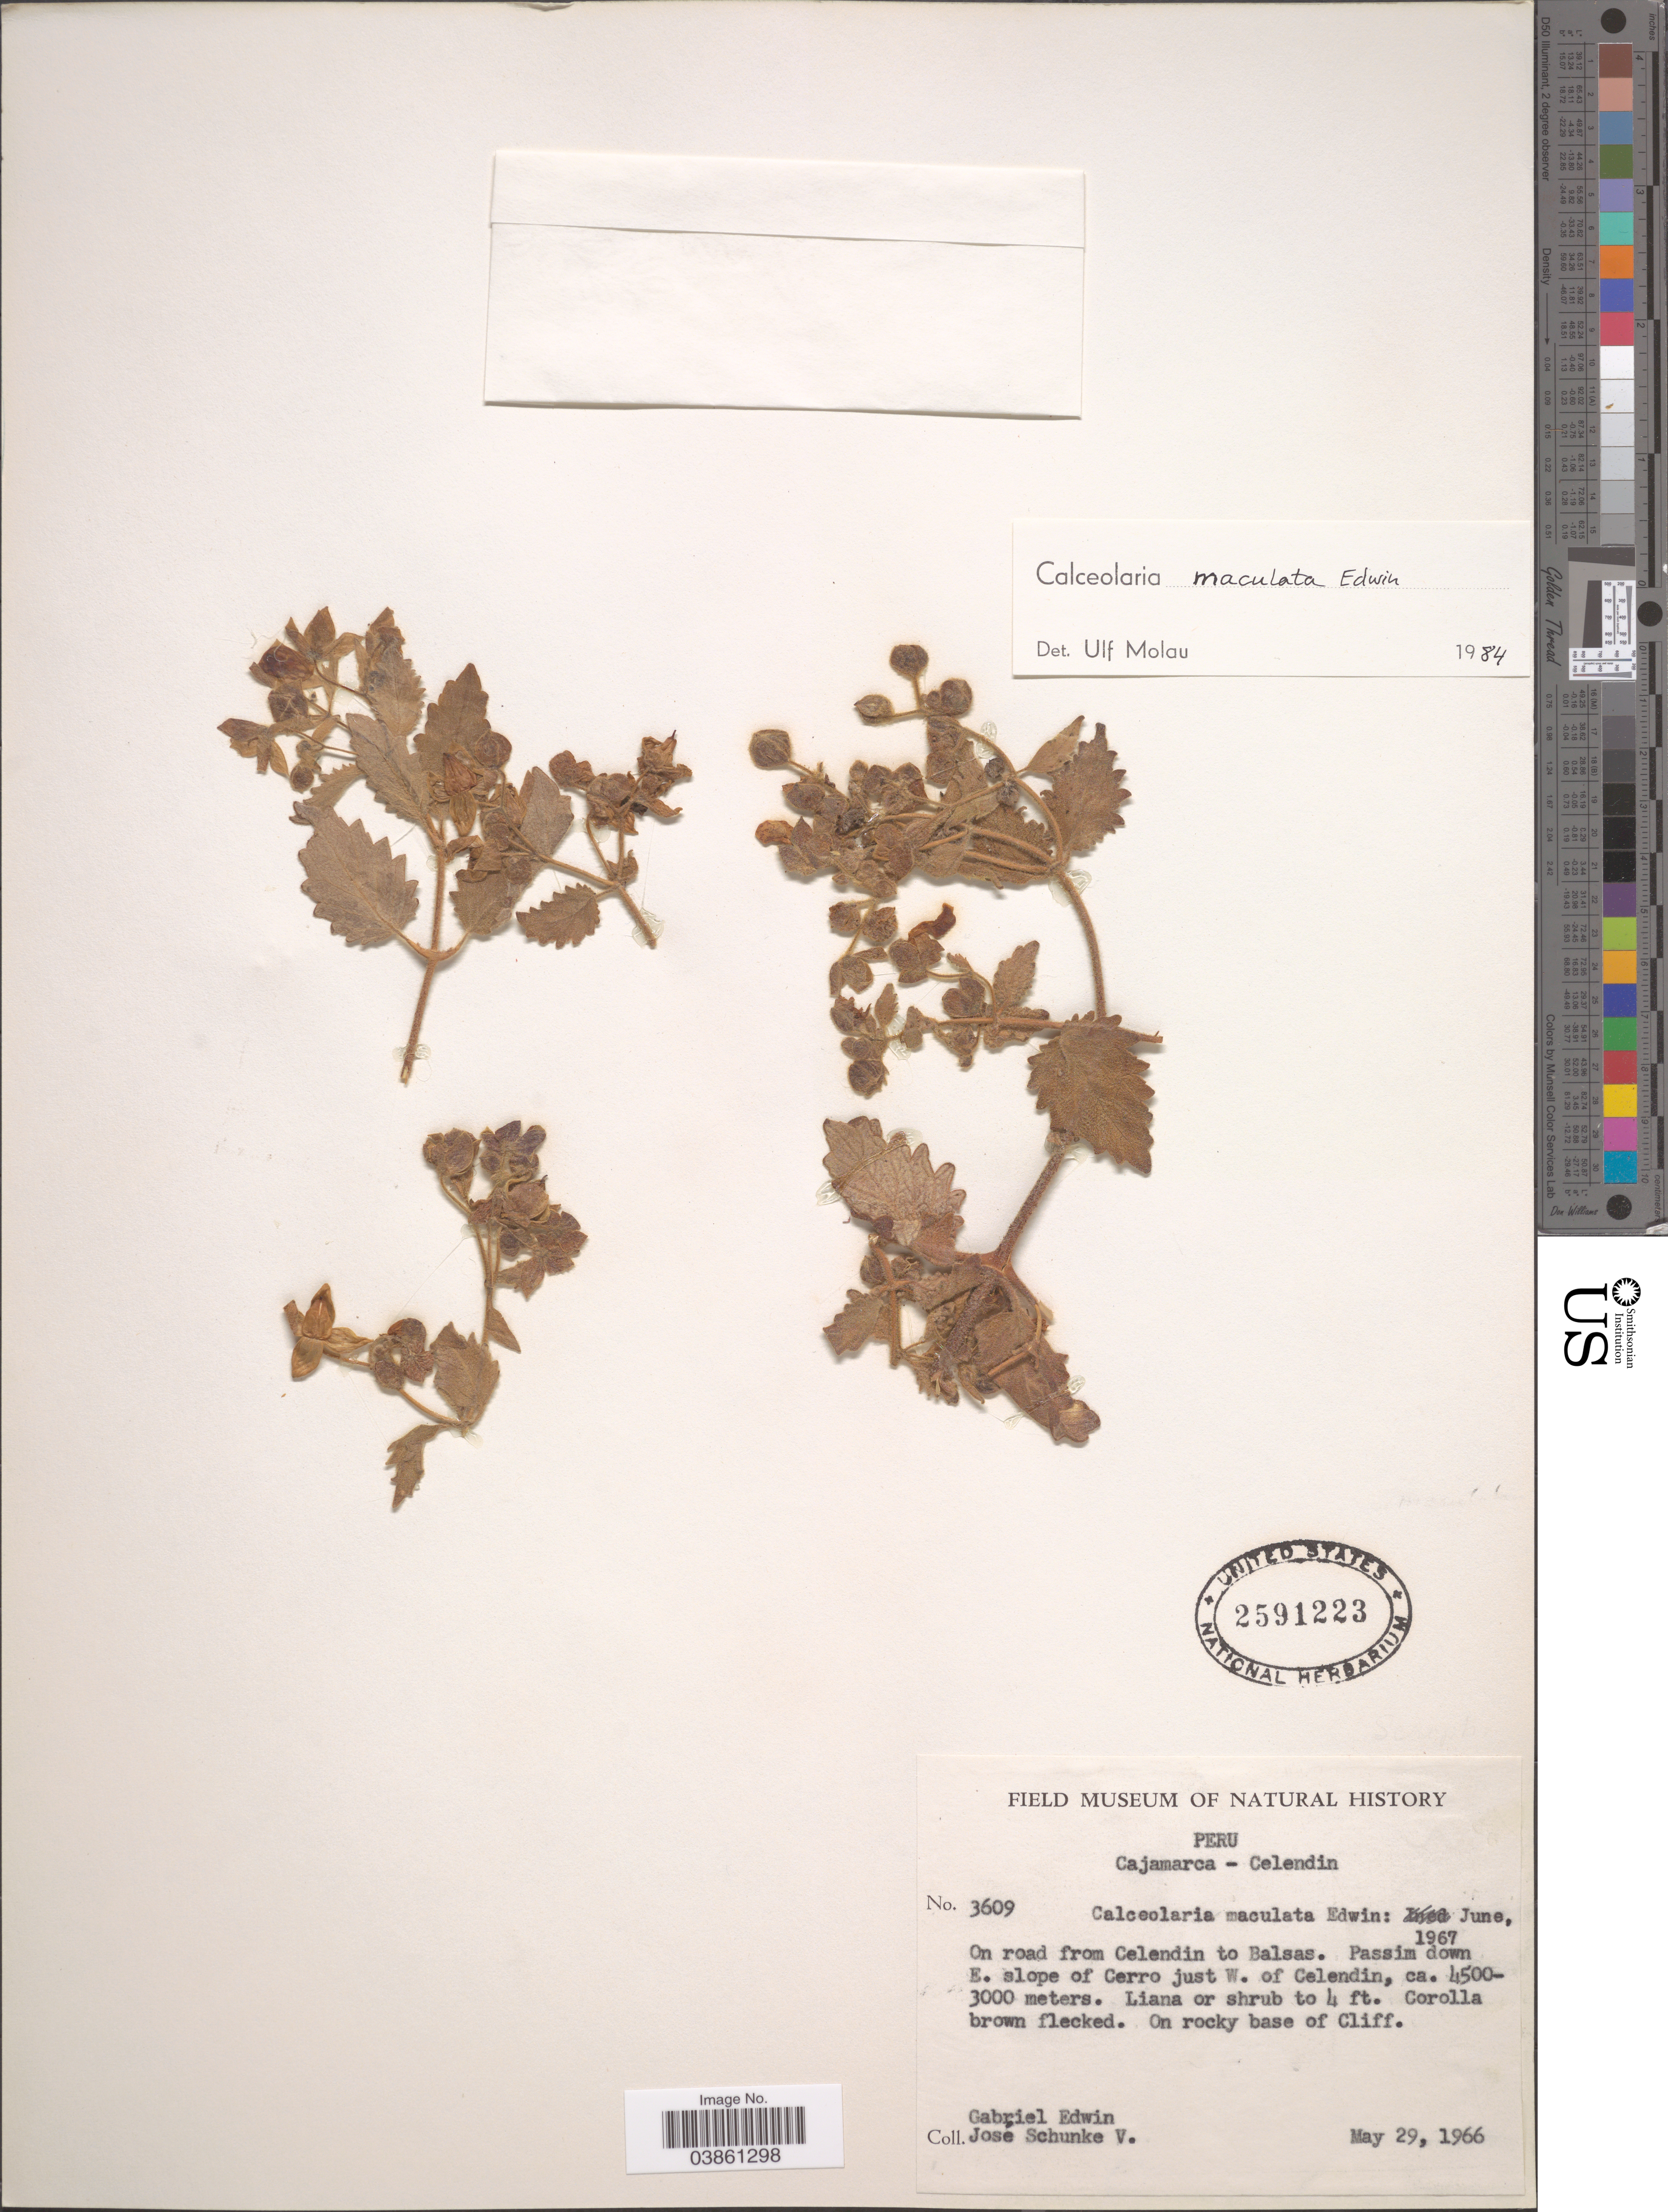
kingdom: Plantae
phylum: Tracheophyta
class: Magnoliopsida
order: Lamiales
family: Calceolariaceae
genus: Calceolaria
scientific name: Calceolaria maculata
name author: Edwin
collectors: G. Edwin & J. Schunke Vigo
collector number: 3609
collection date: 1966-05-29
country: Peru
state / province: Cajamarca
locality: Celendin. On road from Celendin to Balsas. Passim down E. slope of Cerro just W. of Celendin.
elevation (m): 3000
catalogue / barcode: US 2591223